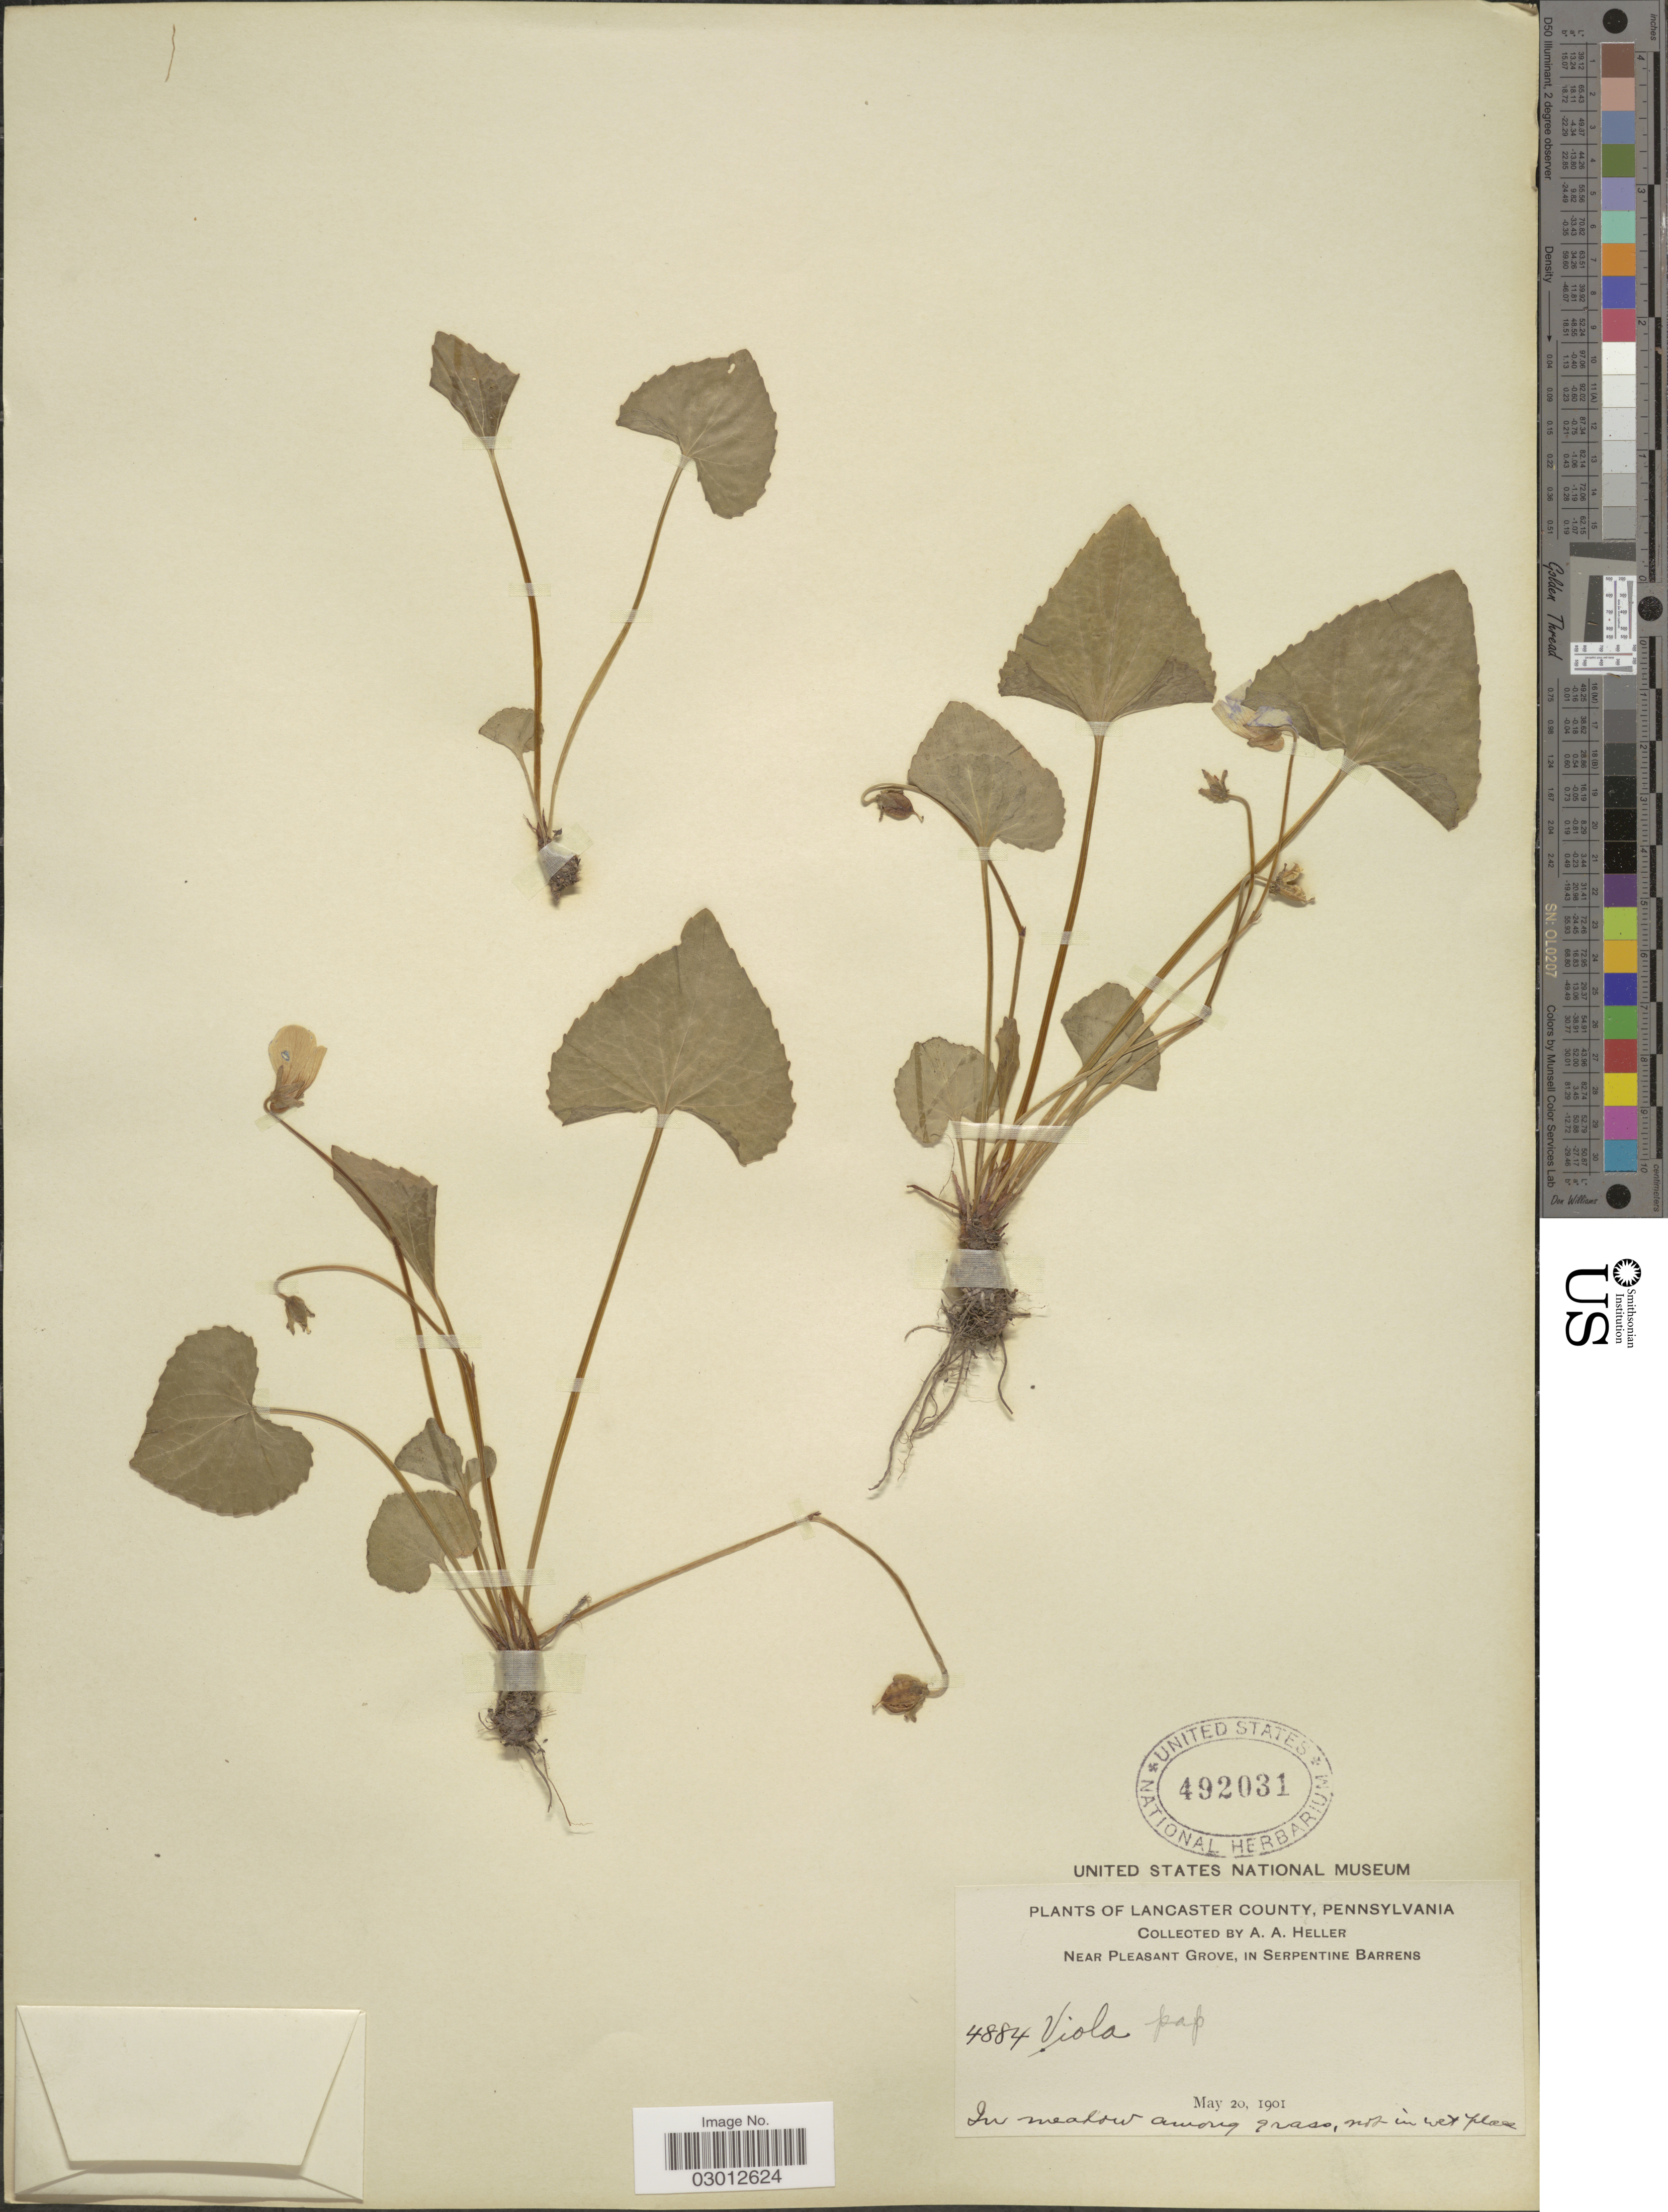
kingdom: Plantae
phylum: Tracheophyta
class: Magnoliopsida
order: Malpighiales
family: Violaceae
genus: Viola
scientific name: Viola papilionacea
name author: Pursh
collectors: A. A. Heller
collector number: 4884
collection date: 1901-05-20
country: United States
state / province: Pennsylvania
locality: Lancaster County, Near Pleasant Grove, In Serpentine Barrens.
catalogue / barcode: US 492031